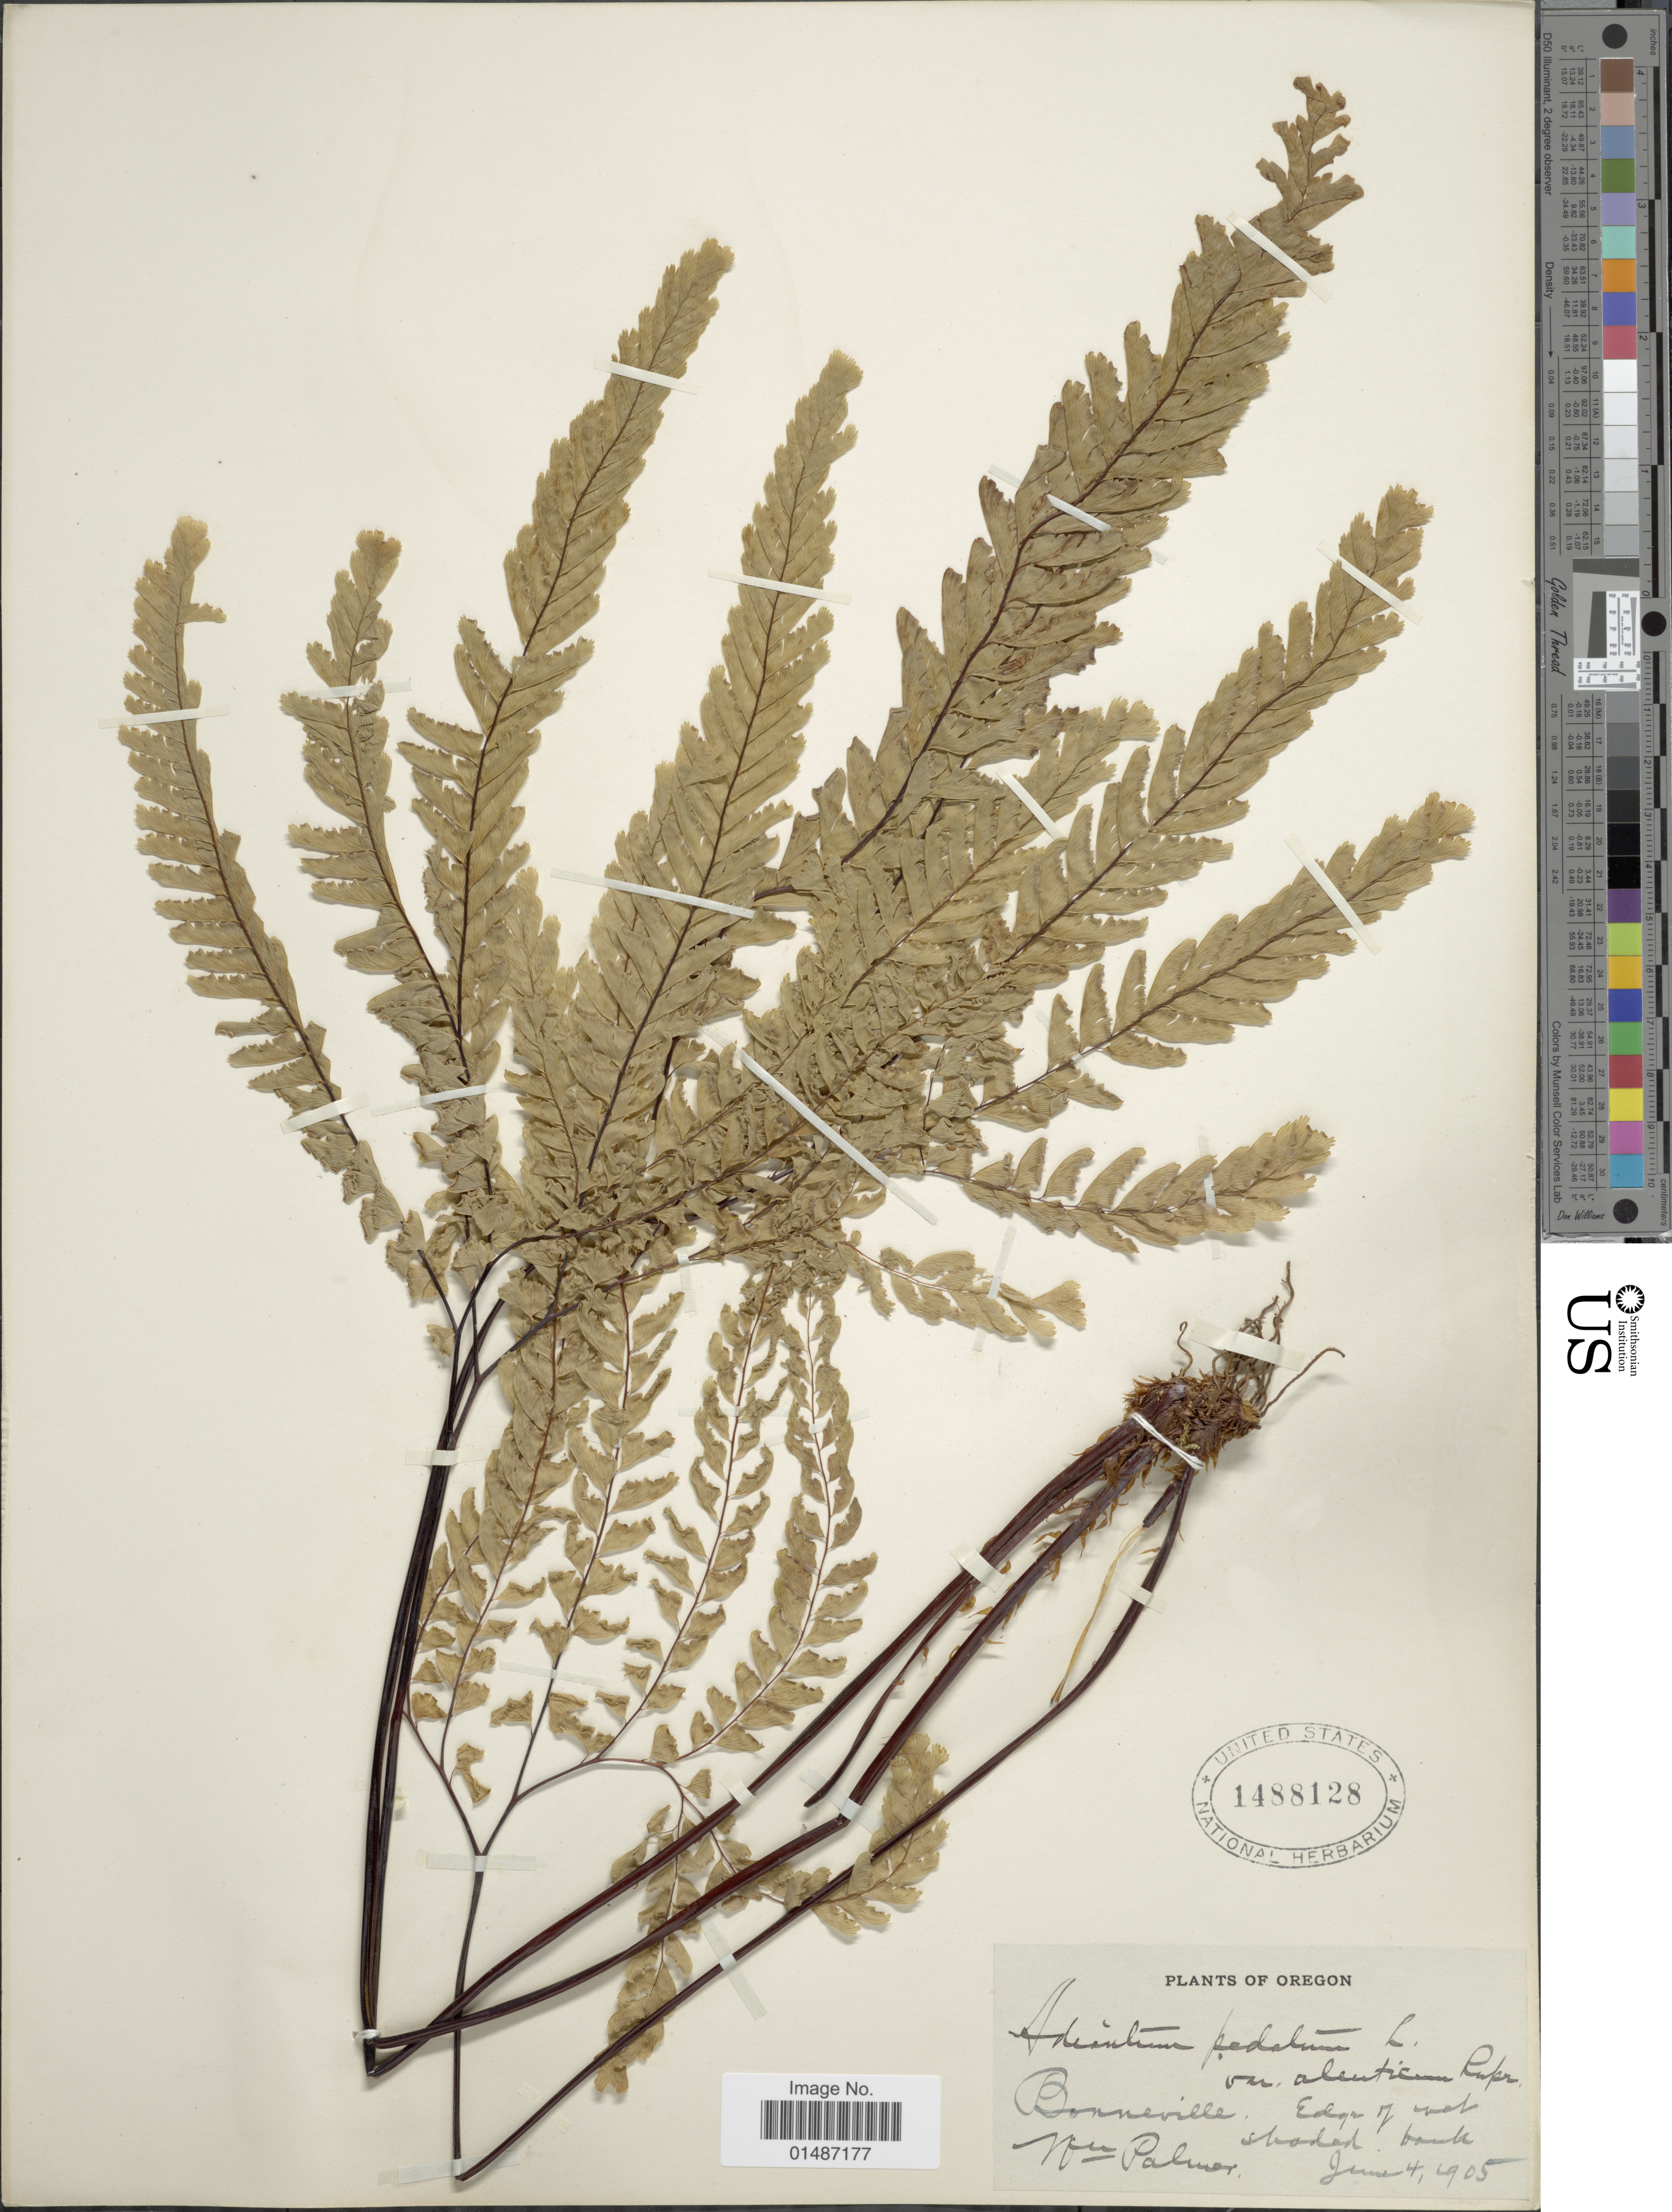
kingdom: Plantae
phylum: Tracheophyta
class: Polypodiopsida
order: Polypodiales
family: Pteridaceae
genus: Adiantum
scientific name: Adiantum pedatum subsp. aleuticum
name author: (Rupr.) Calder & Roy L. Taylor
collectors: W. Palmer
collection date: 1905-06-04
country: United States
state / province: Oregon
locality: Bonneville. Edge of wet shaded bank.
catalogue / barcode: US 1488128